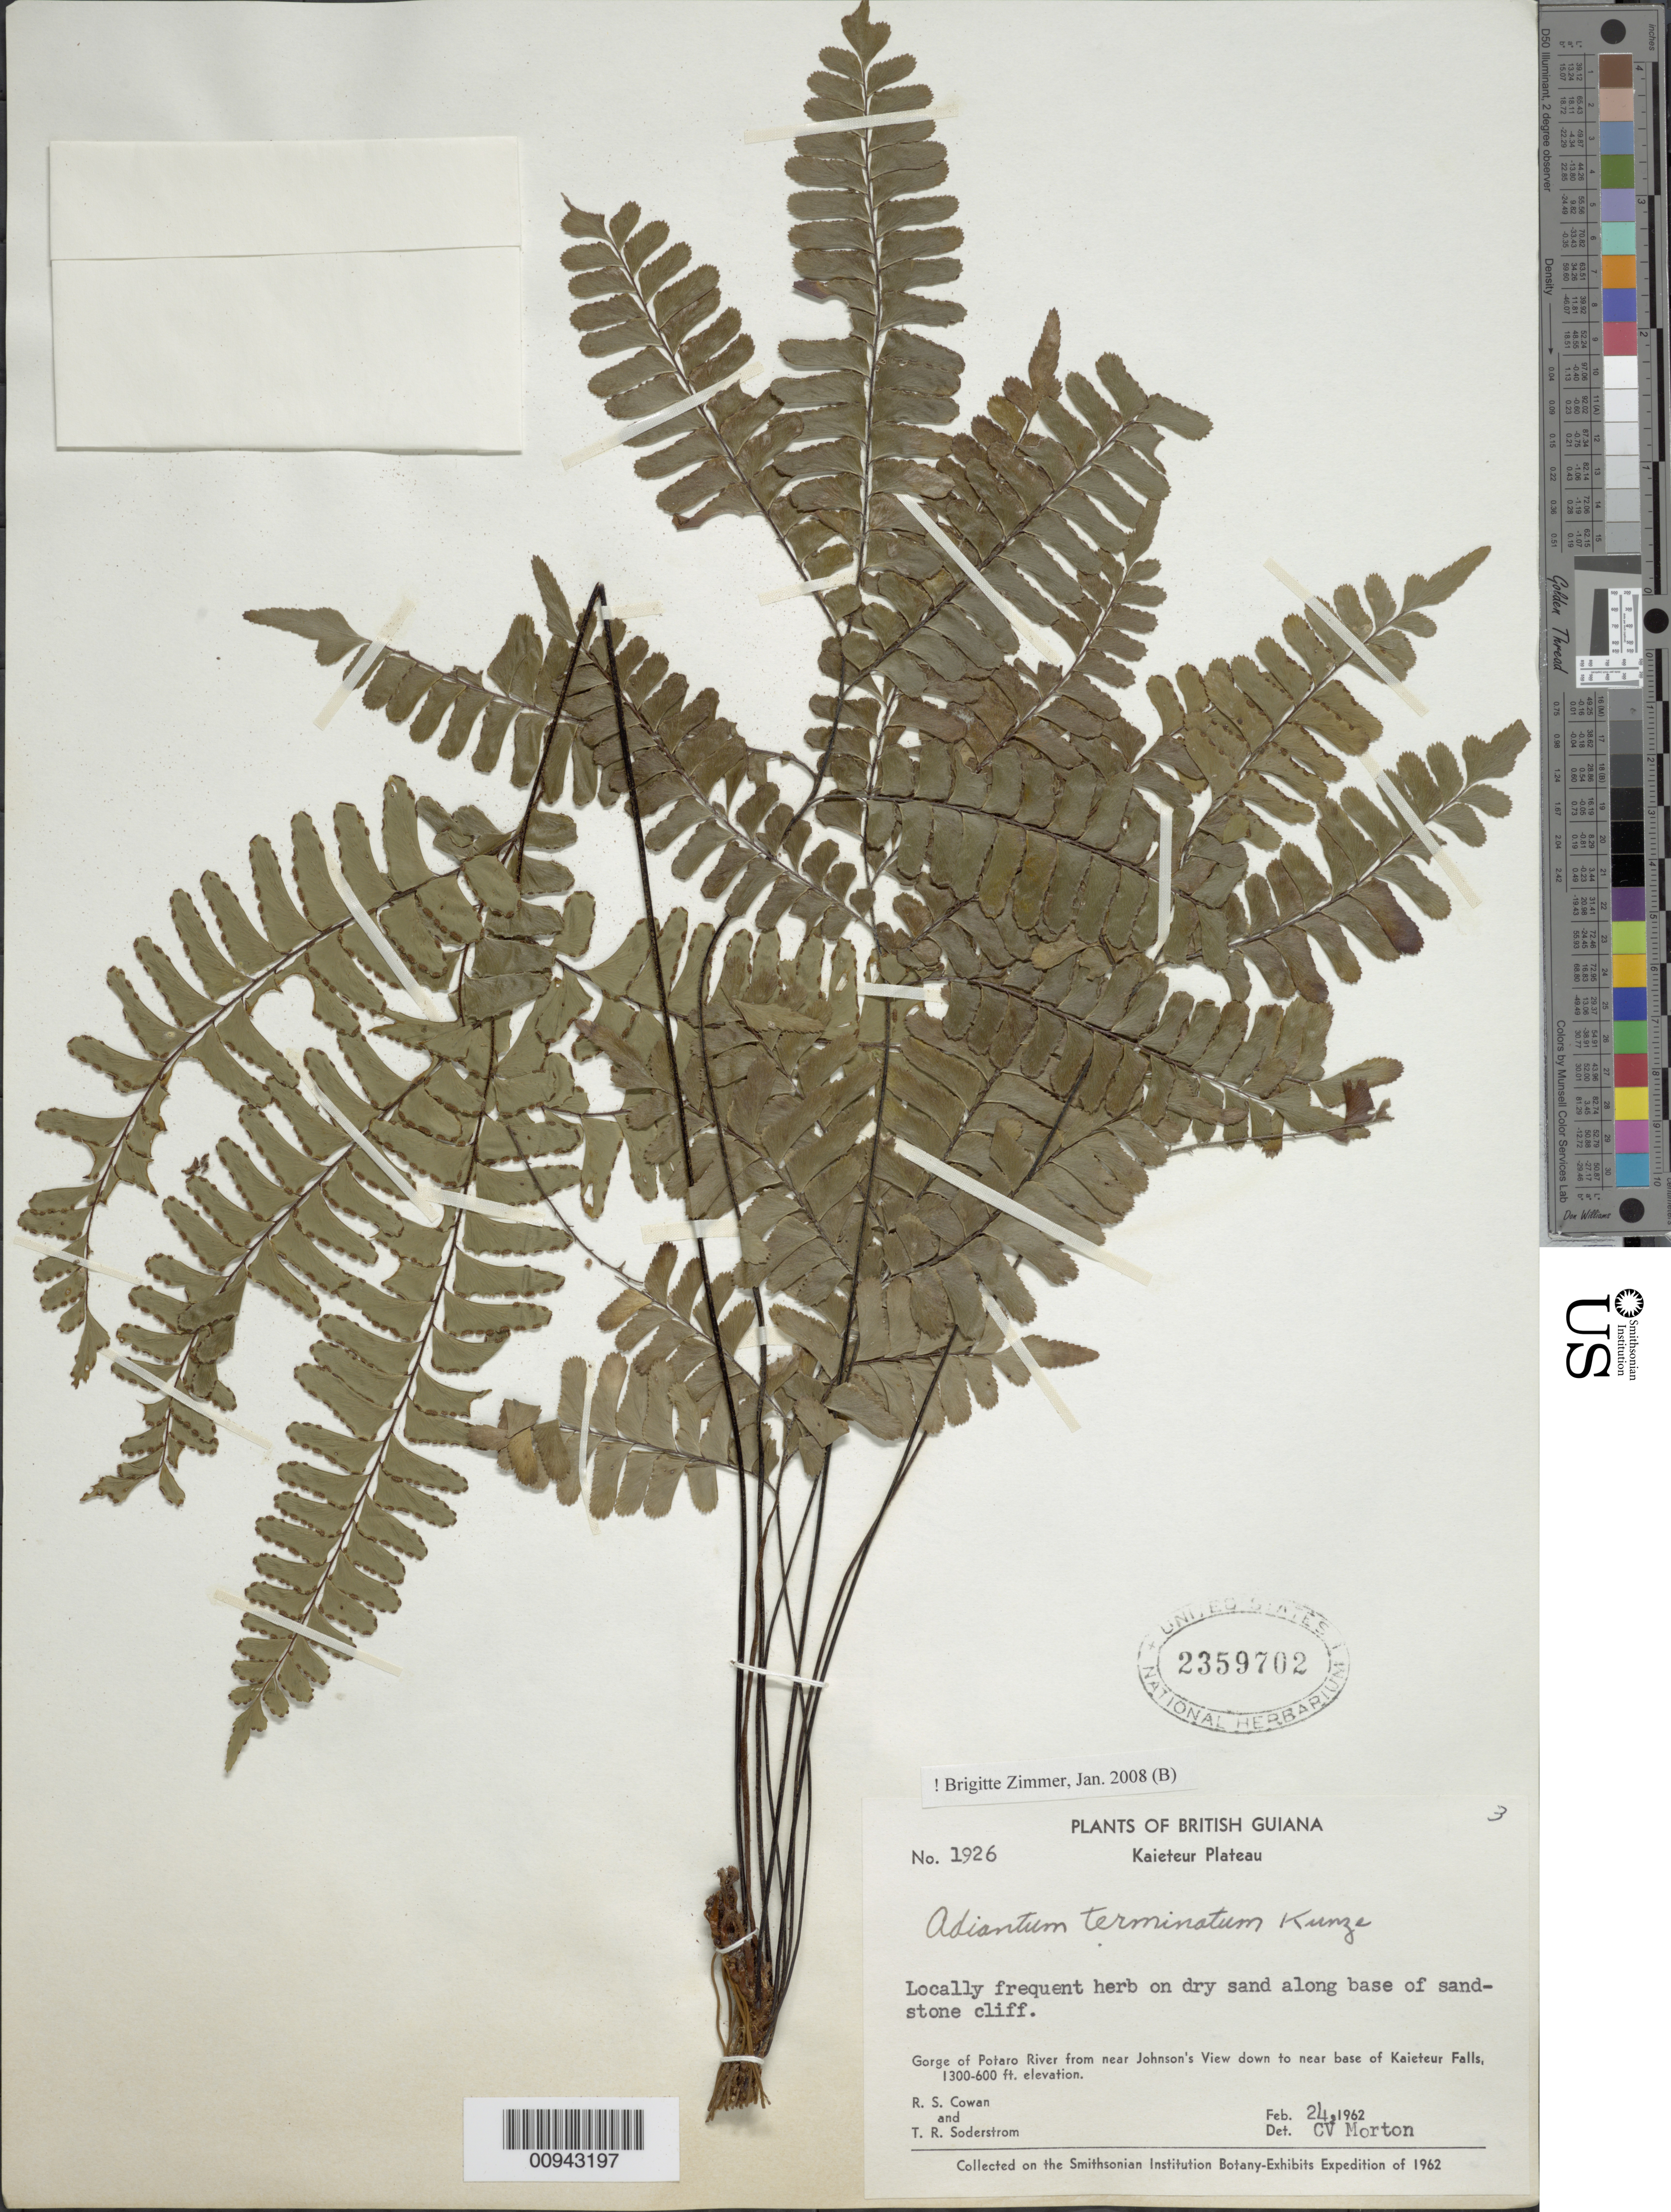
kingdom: Plantae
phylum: Tracheophyta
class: Polypodiopsida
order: Polypodiales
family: Pteridaceae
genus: Adiantum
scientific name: Adiantum terminatum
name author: Kunze ex Miq.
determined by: Zimmer, B.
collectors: R. S. Cowan & T. R. Soderstrom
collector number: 1926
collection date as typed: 24-Feb-62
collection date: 1962-02-24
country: Guyana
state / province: Potaro-Siparuni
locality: Kaieteur Plateau, Kaieteur Falls, Potaro Gorge from Johnson's View to near base of Falls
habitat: Dry sand along base of sandstone cliff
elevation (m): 183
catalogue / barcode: US 2359702